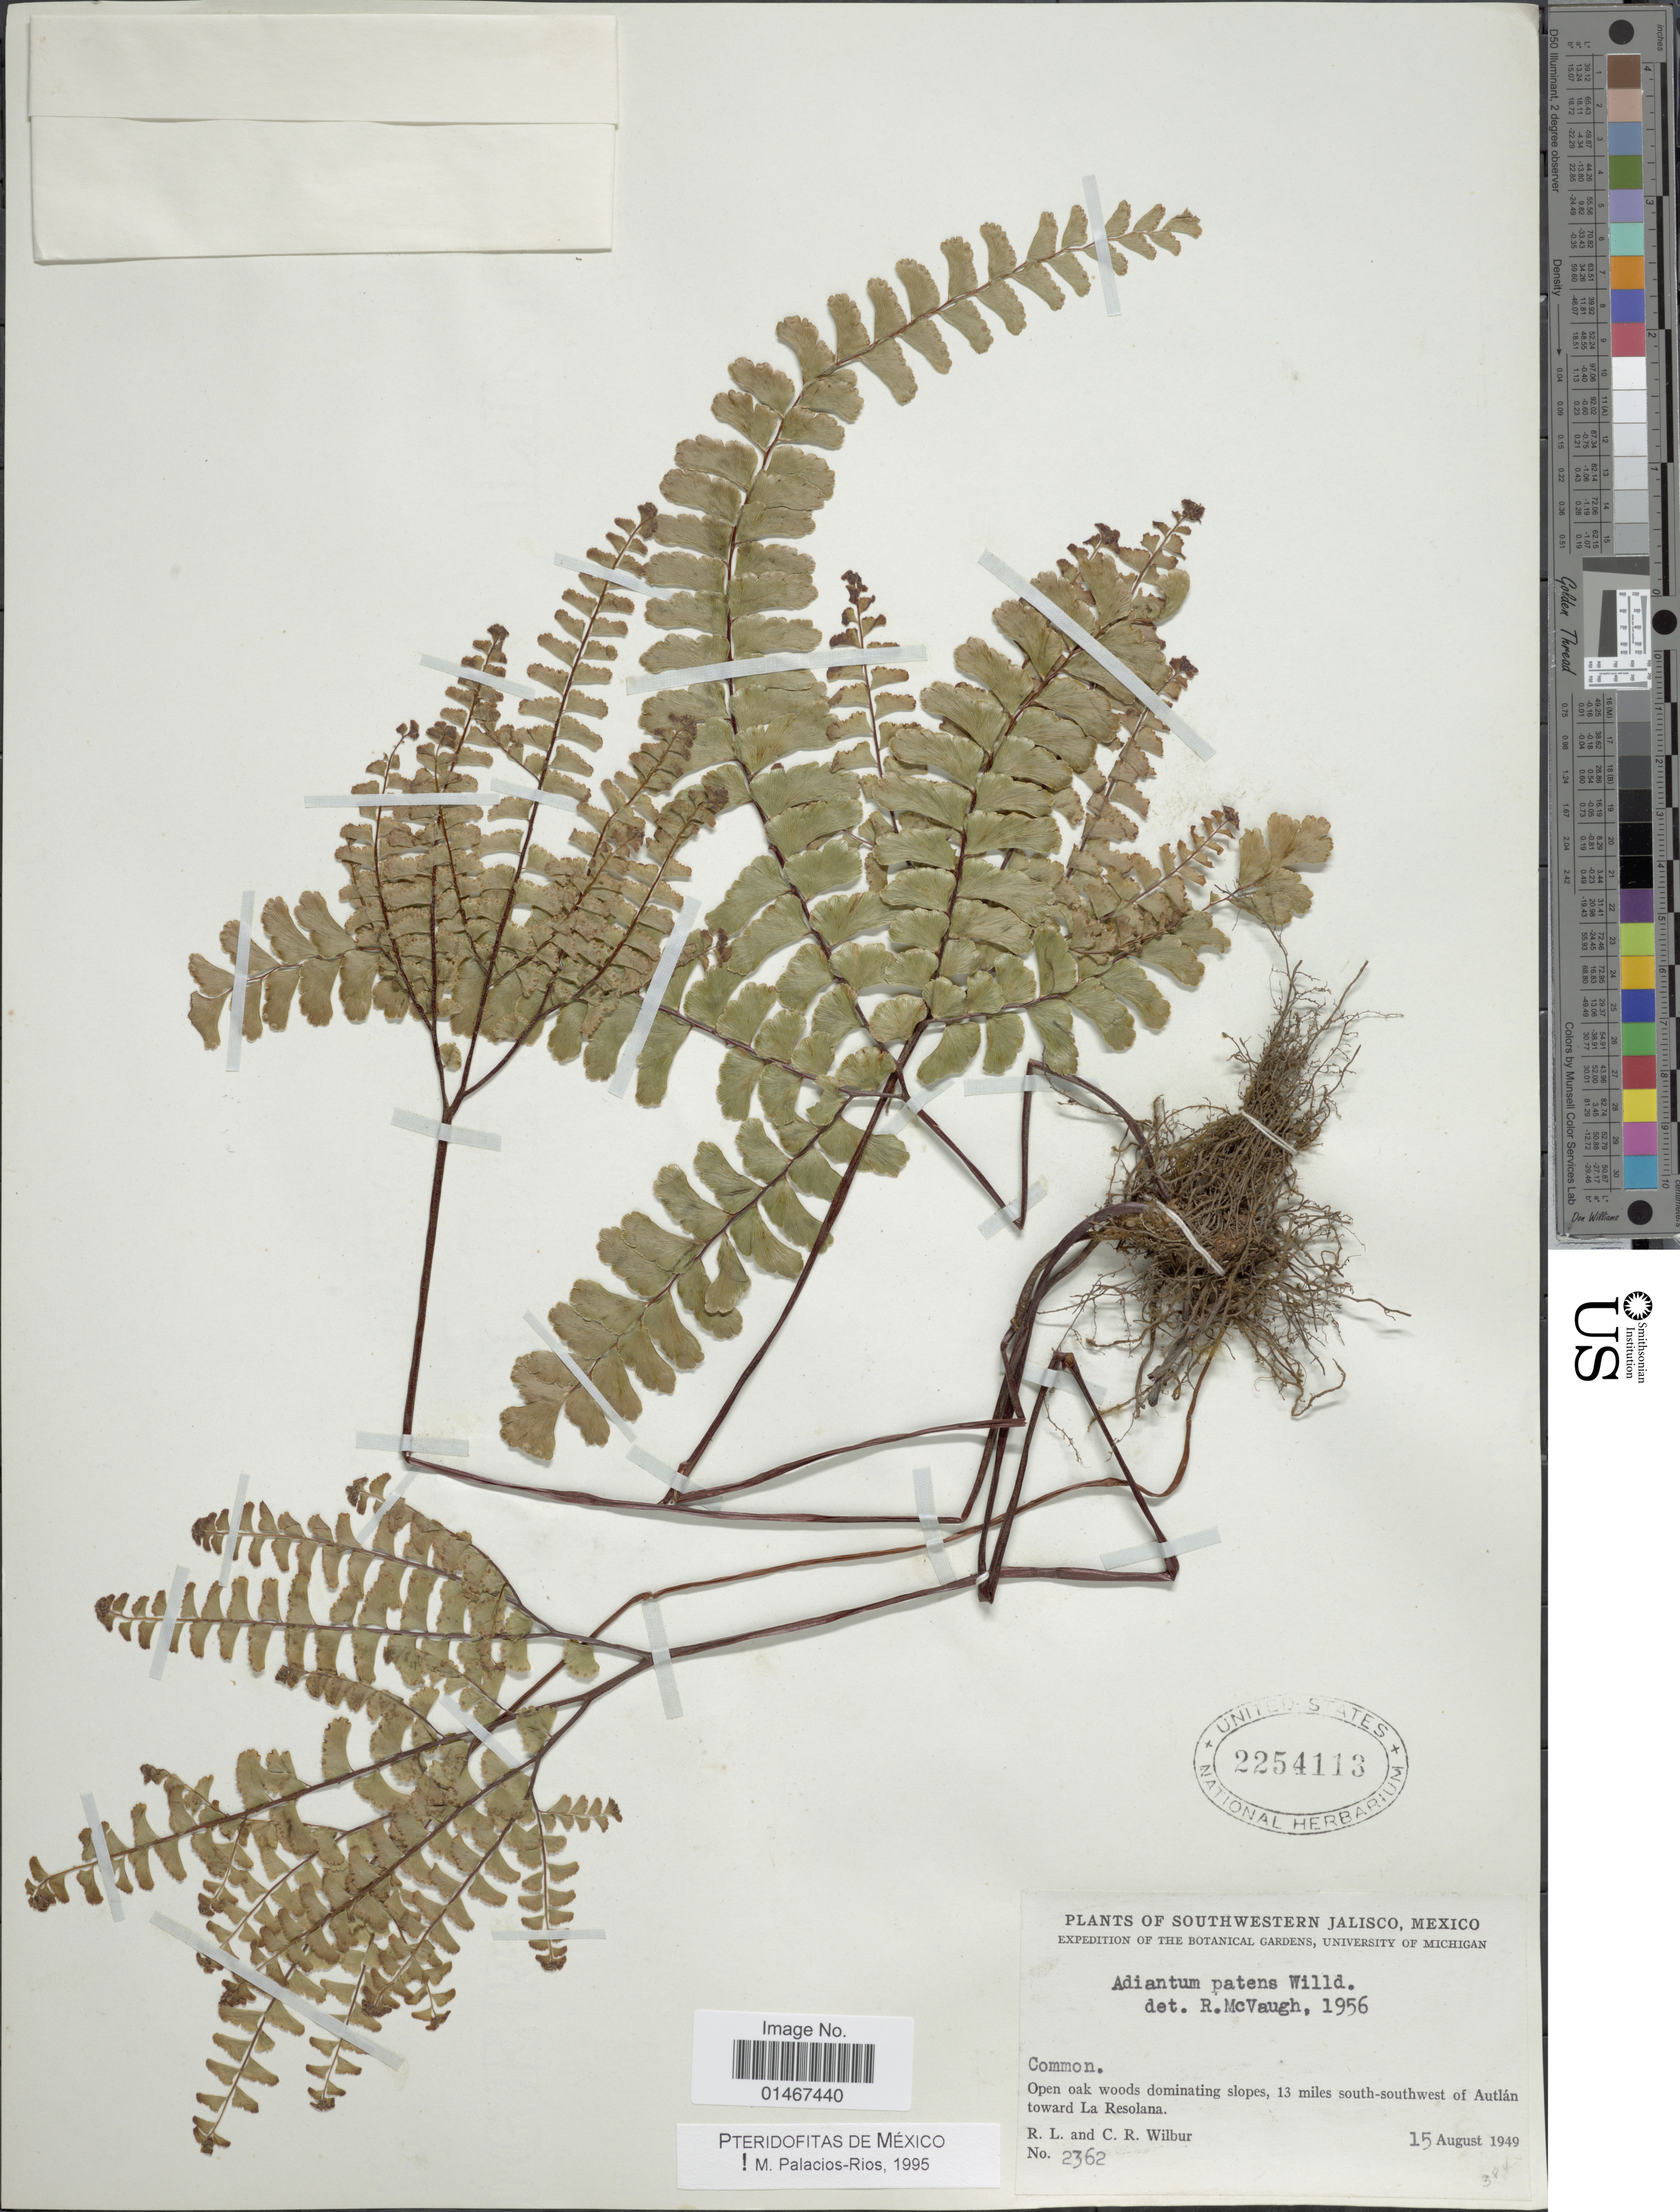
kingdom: Plantae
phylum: Tracheophyta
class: Polypodiopsida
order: Polypodiales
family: Pteridaceae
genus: Adiantum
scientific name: Adiantum patens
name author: Willd.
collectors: R. L. Wilbur & C. Wilbur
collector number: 2362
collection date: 1949-08-15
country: Mexico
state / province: Jalisco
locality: Southwestern Jalisco. Open oak woods dominating slopes, 13 miles south-southwest of Autlan toward La Resolana.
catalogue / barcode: US 2254113